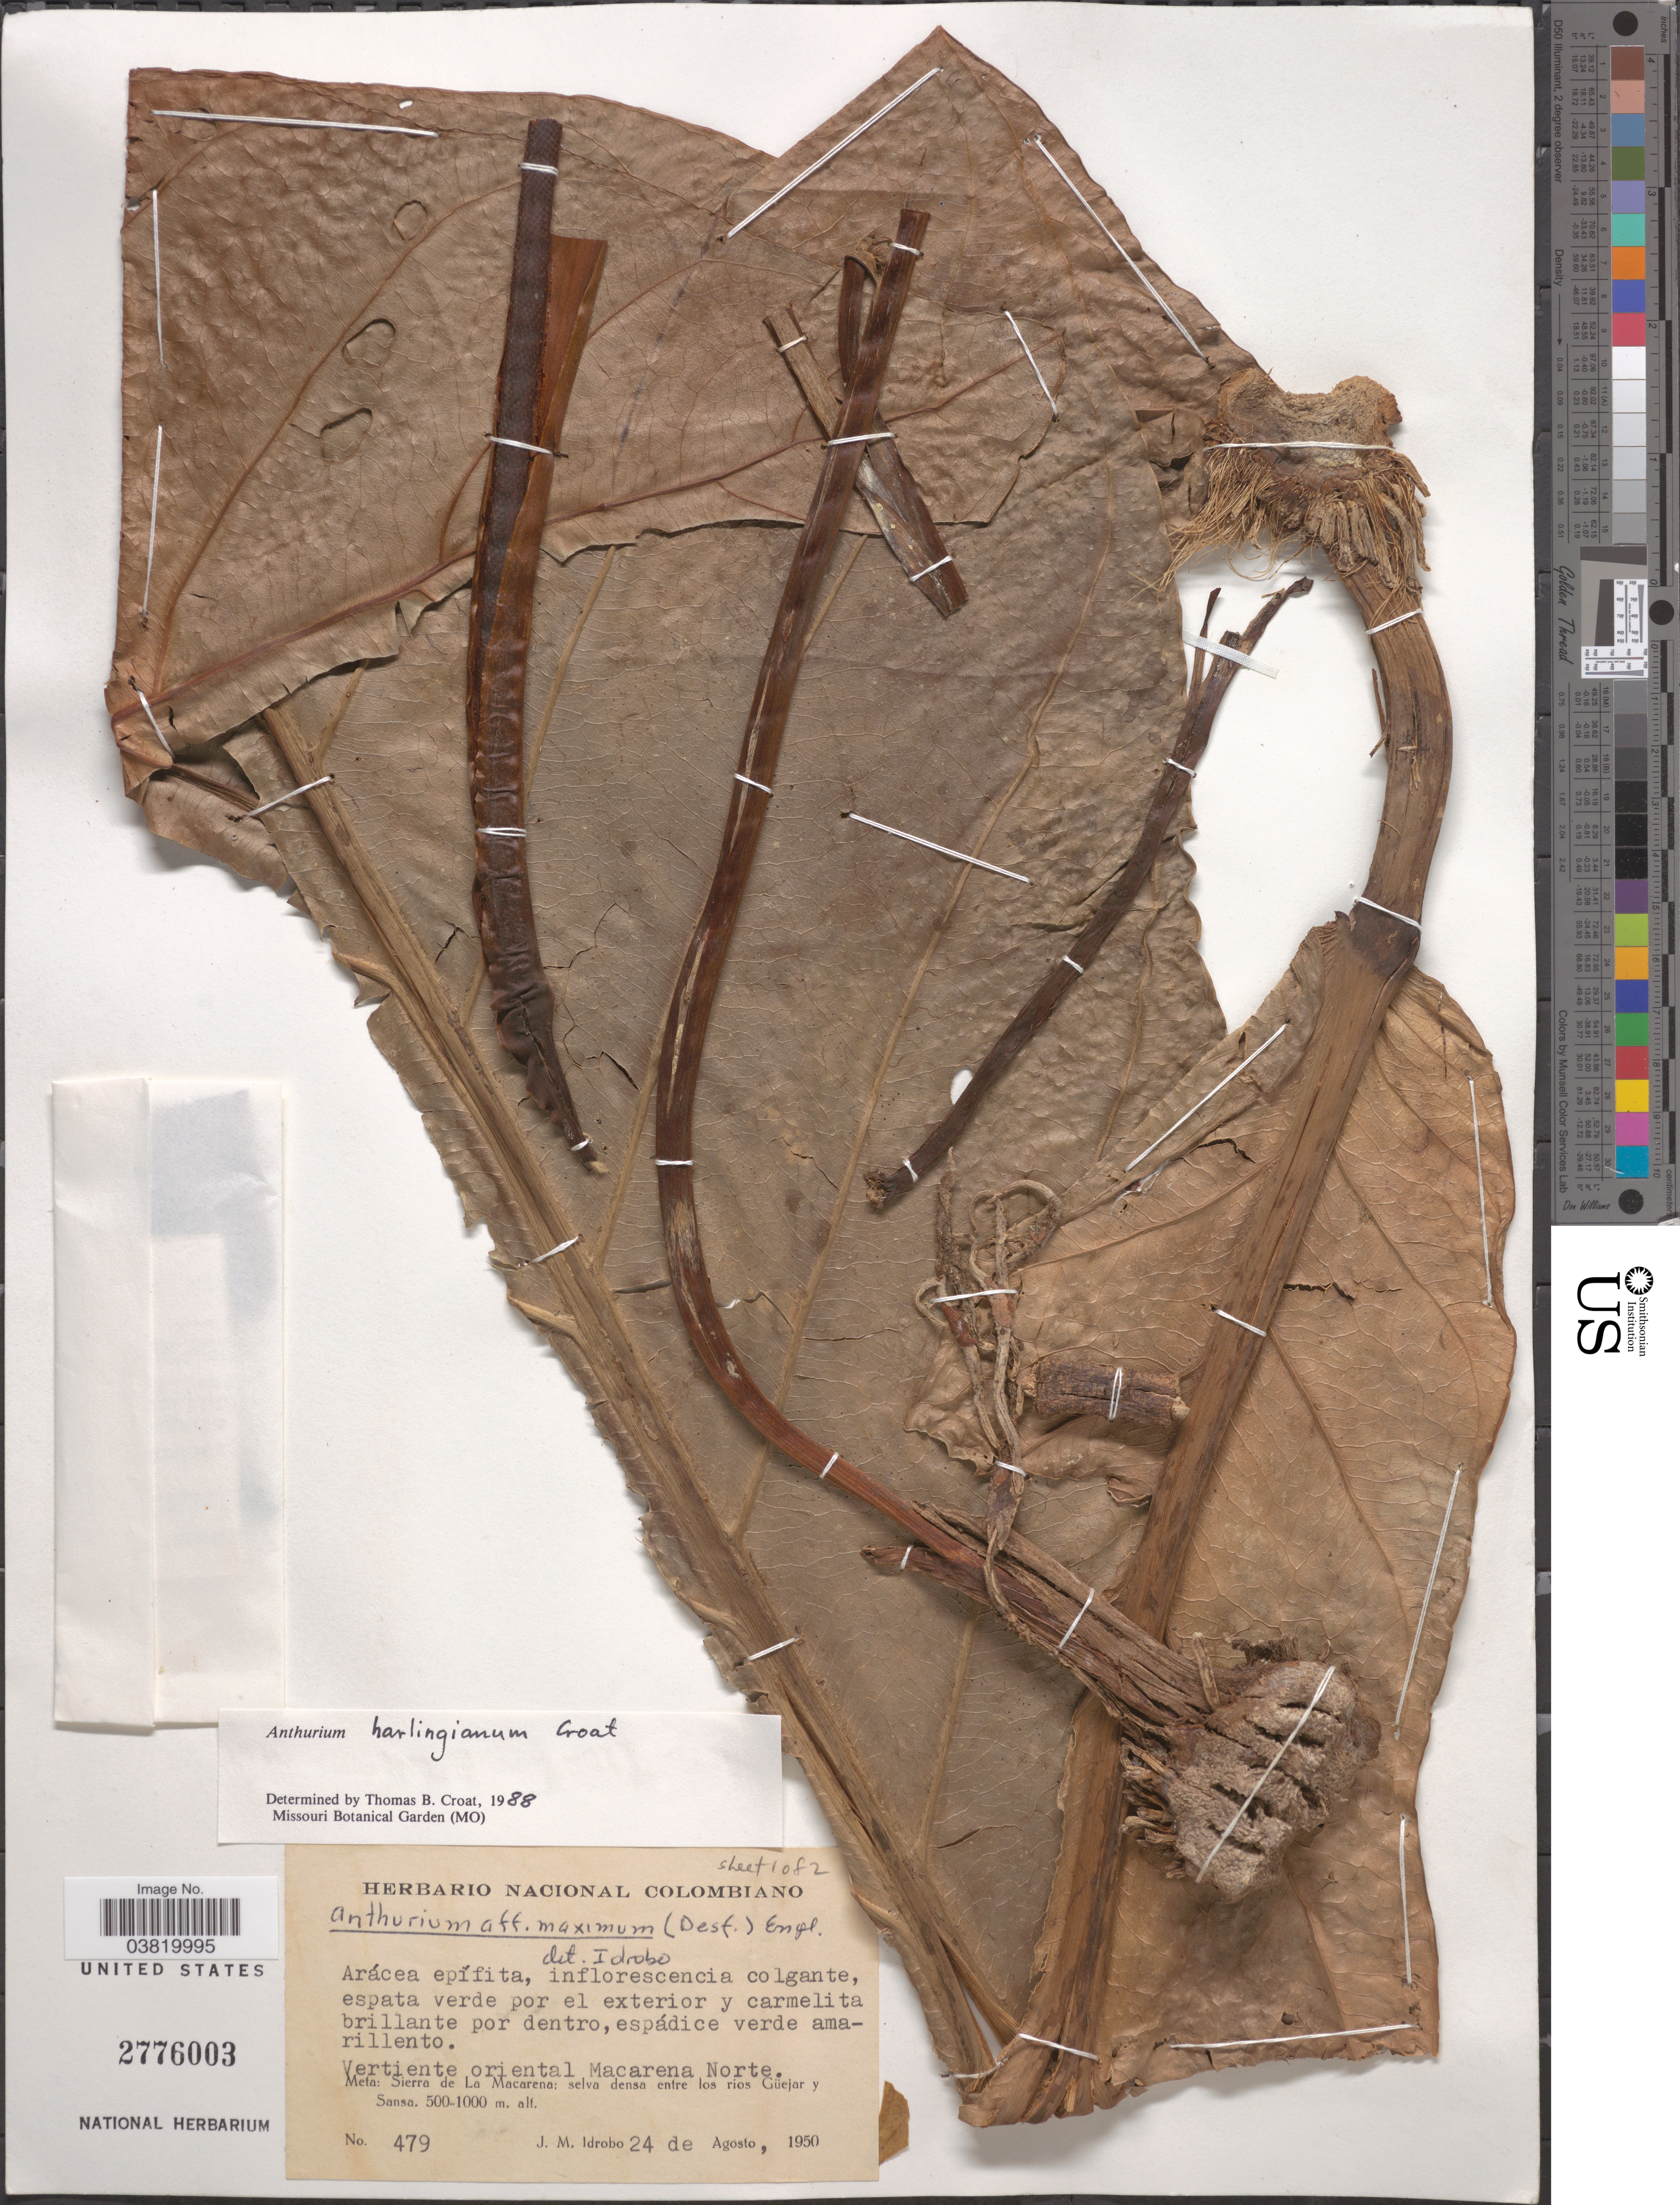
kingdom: Plantae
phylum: Tracheophyta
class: Liliopsida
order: Alismatales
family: Araceae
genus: Anthurium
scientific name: Anthurium harlingianum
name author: Croat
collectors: J. M. Idrobo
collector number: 479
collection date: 1950-08-24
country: Colombia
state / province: Meta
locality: Vertiente oriental Macarena Norte. Sierra de La Macarena: selva densa entre los rios Güejar y Sansa.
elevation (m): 500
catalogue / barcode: US 2776003